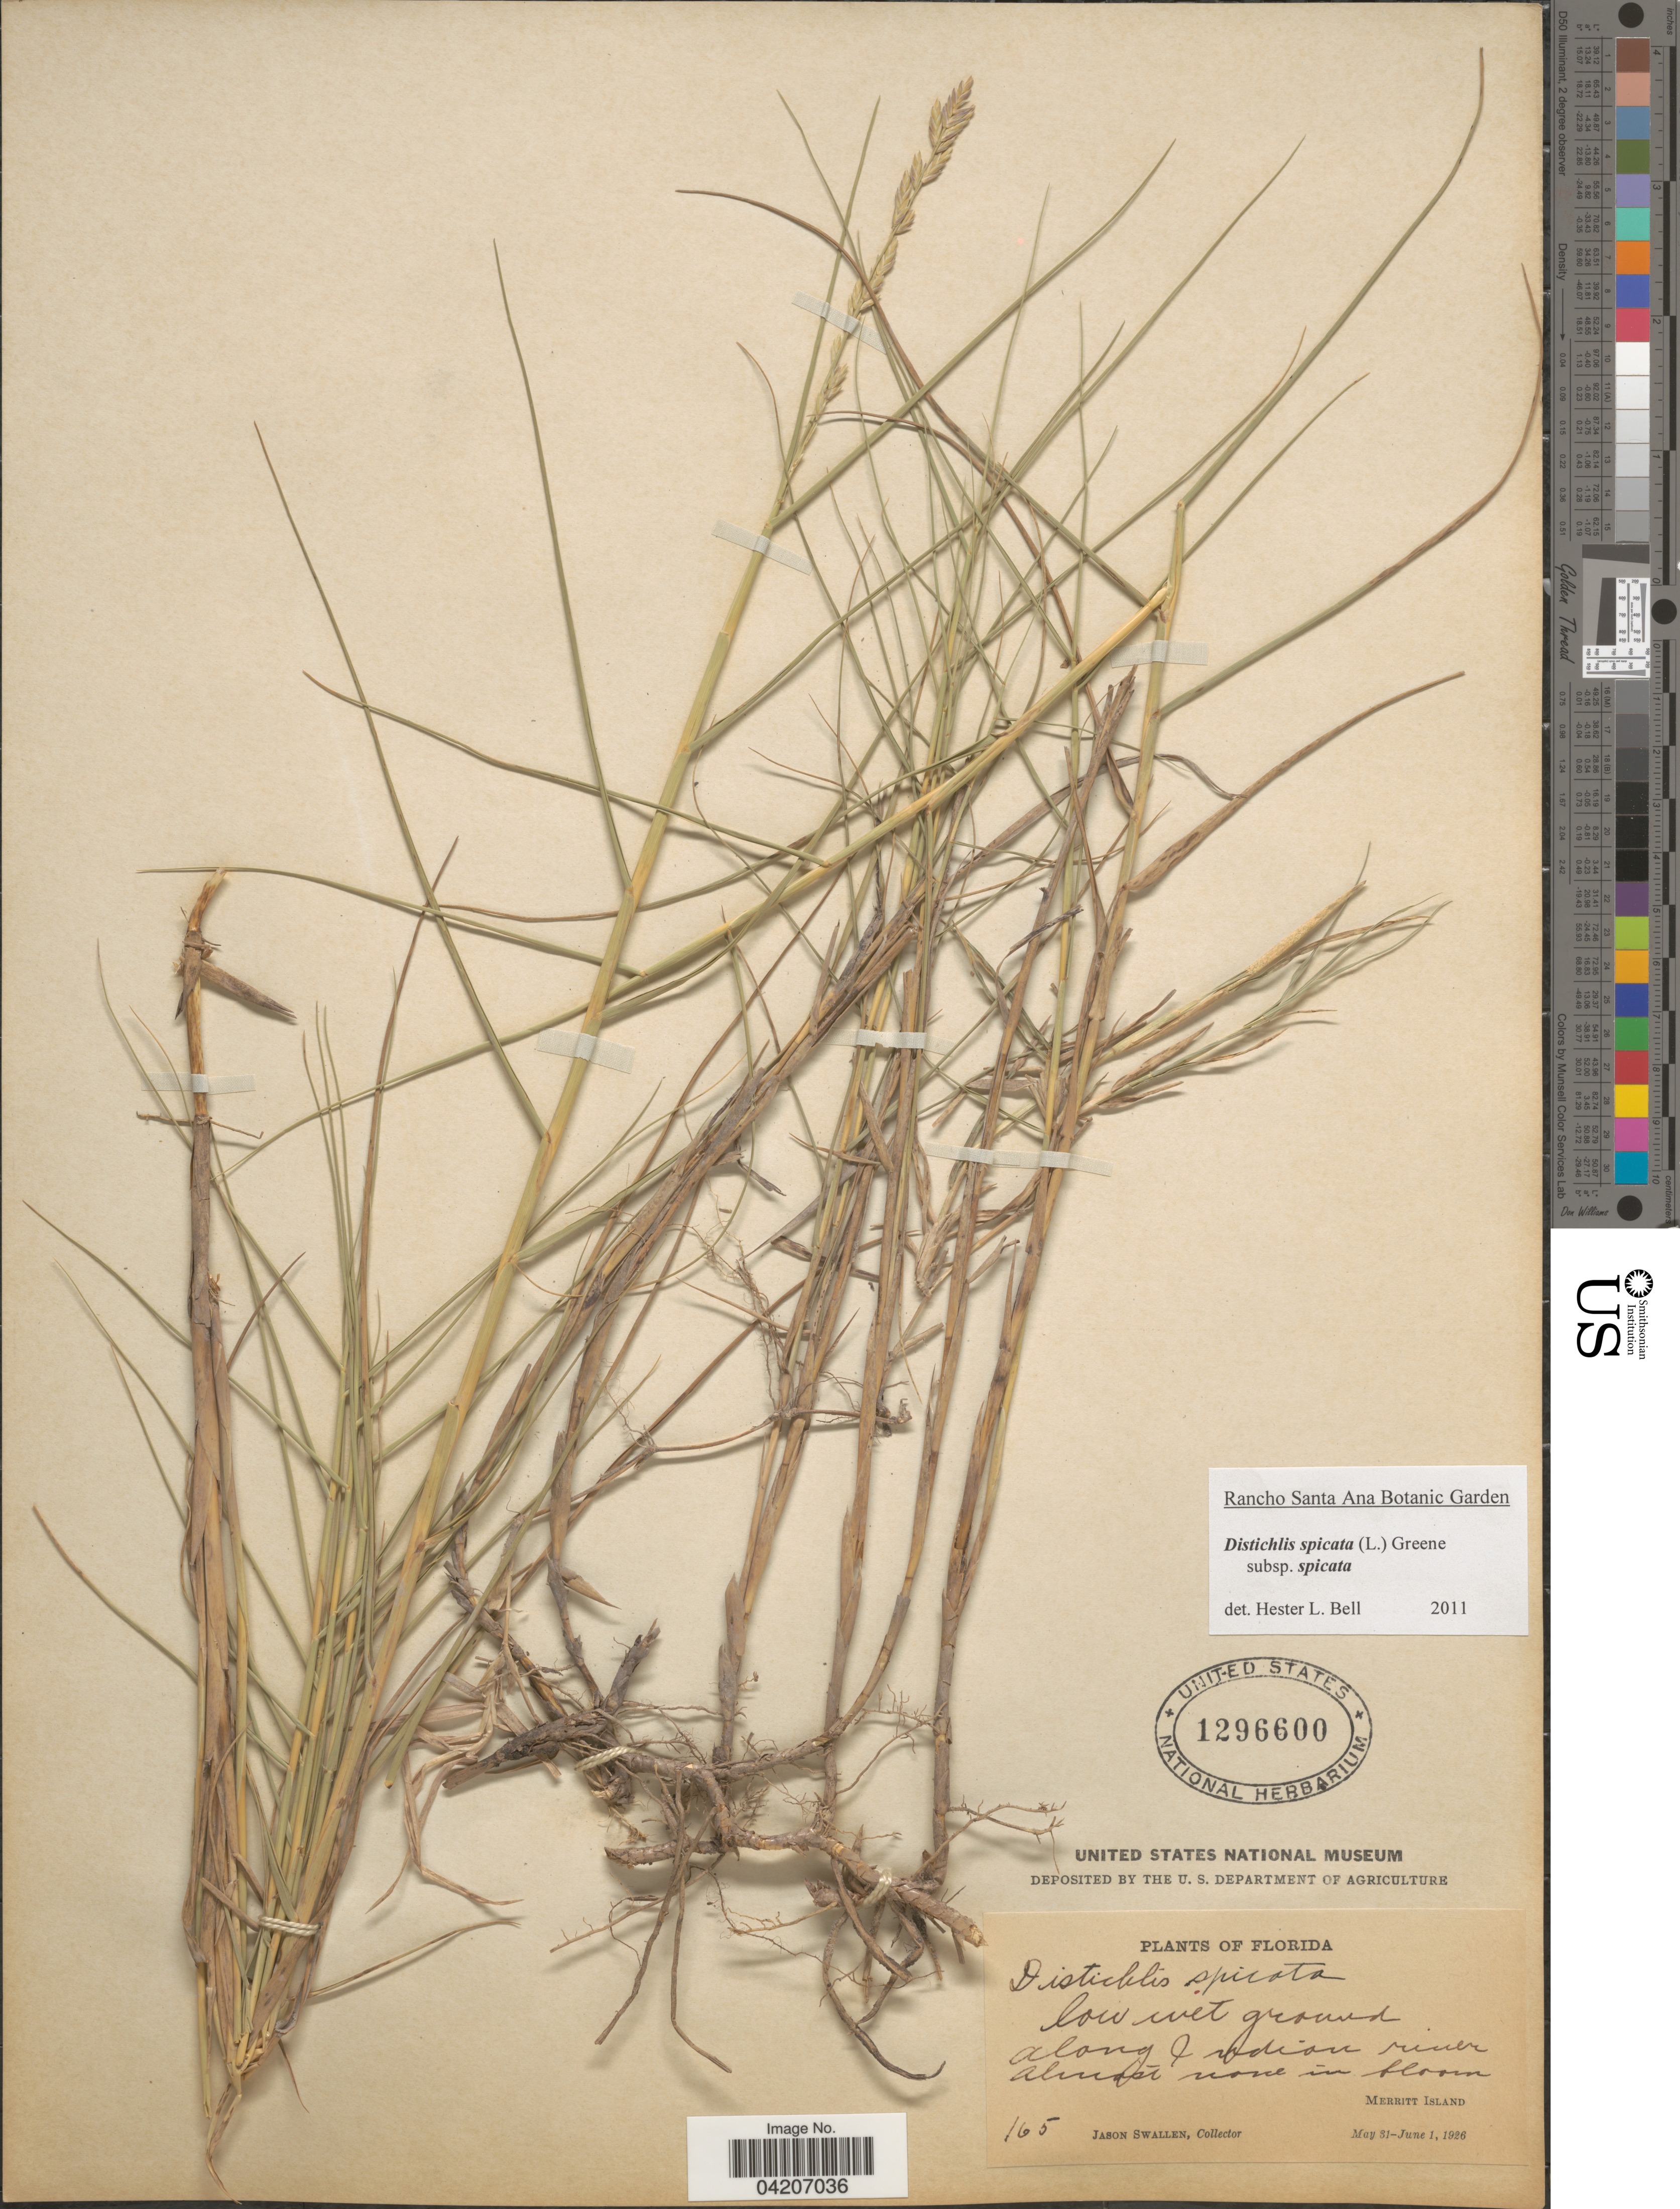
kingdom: Plantae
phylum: Tracheophyta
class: Liliopsida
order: Poales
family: Poaceae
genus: Distichlis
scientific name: Distichlis spicata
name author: (L.) Greene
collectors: J. R. Swallen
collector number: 165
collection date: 1926-05-31/1926-06-01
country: United States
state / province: Florida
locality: Along Indian river. Merritt Island.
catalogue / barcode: US 1296600